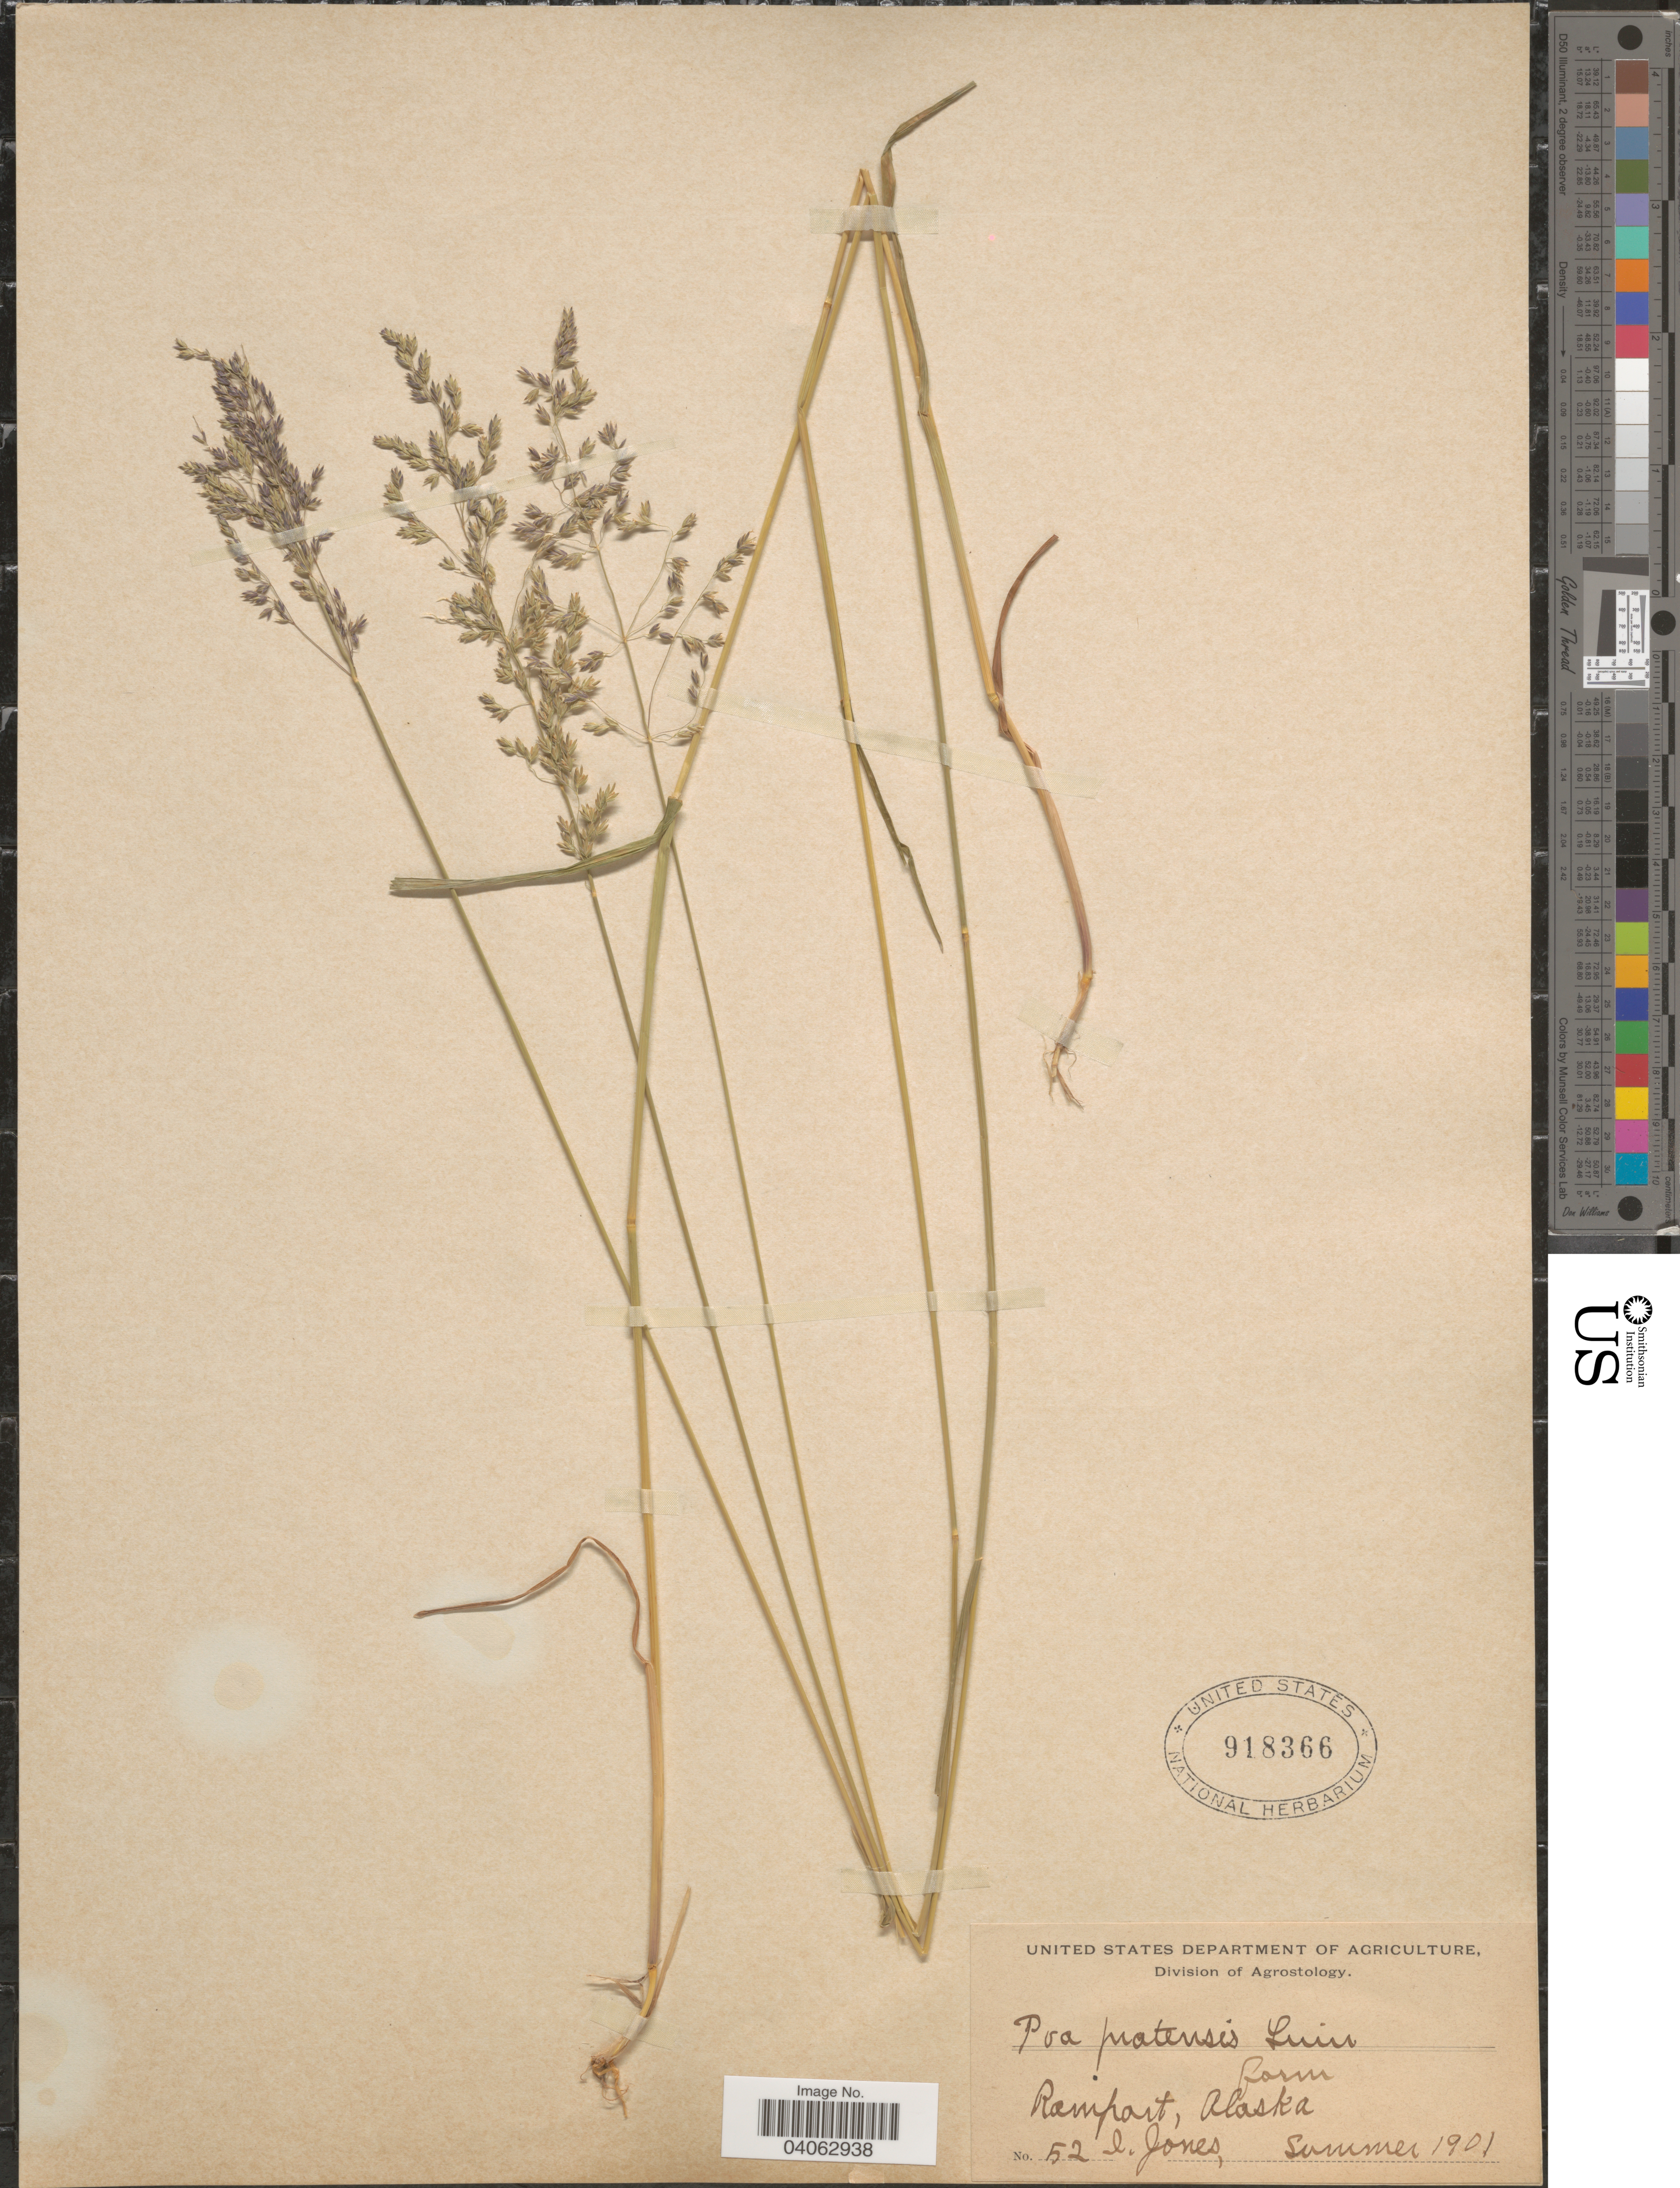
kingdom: Plantae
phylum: Tracheophyta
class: Liliopsida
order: Poales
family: Poaceae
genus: Poa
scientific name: Poa pratensis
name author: L.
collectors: I. Jones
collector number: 52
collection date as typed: Summer 1901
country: United States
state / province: Alaska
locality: Rampart.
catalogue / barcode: US 918366